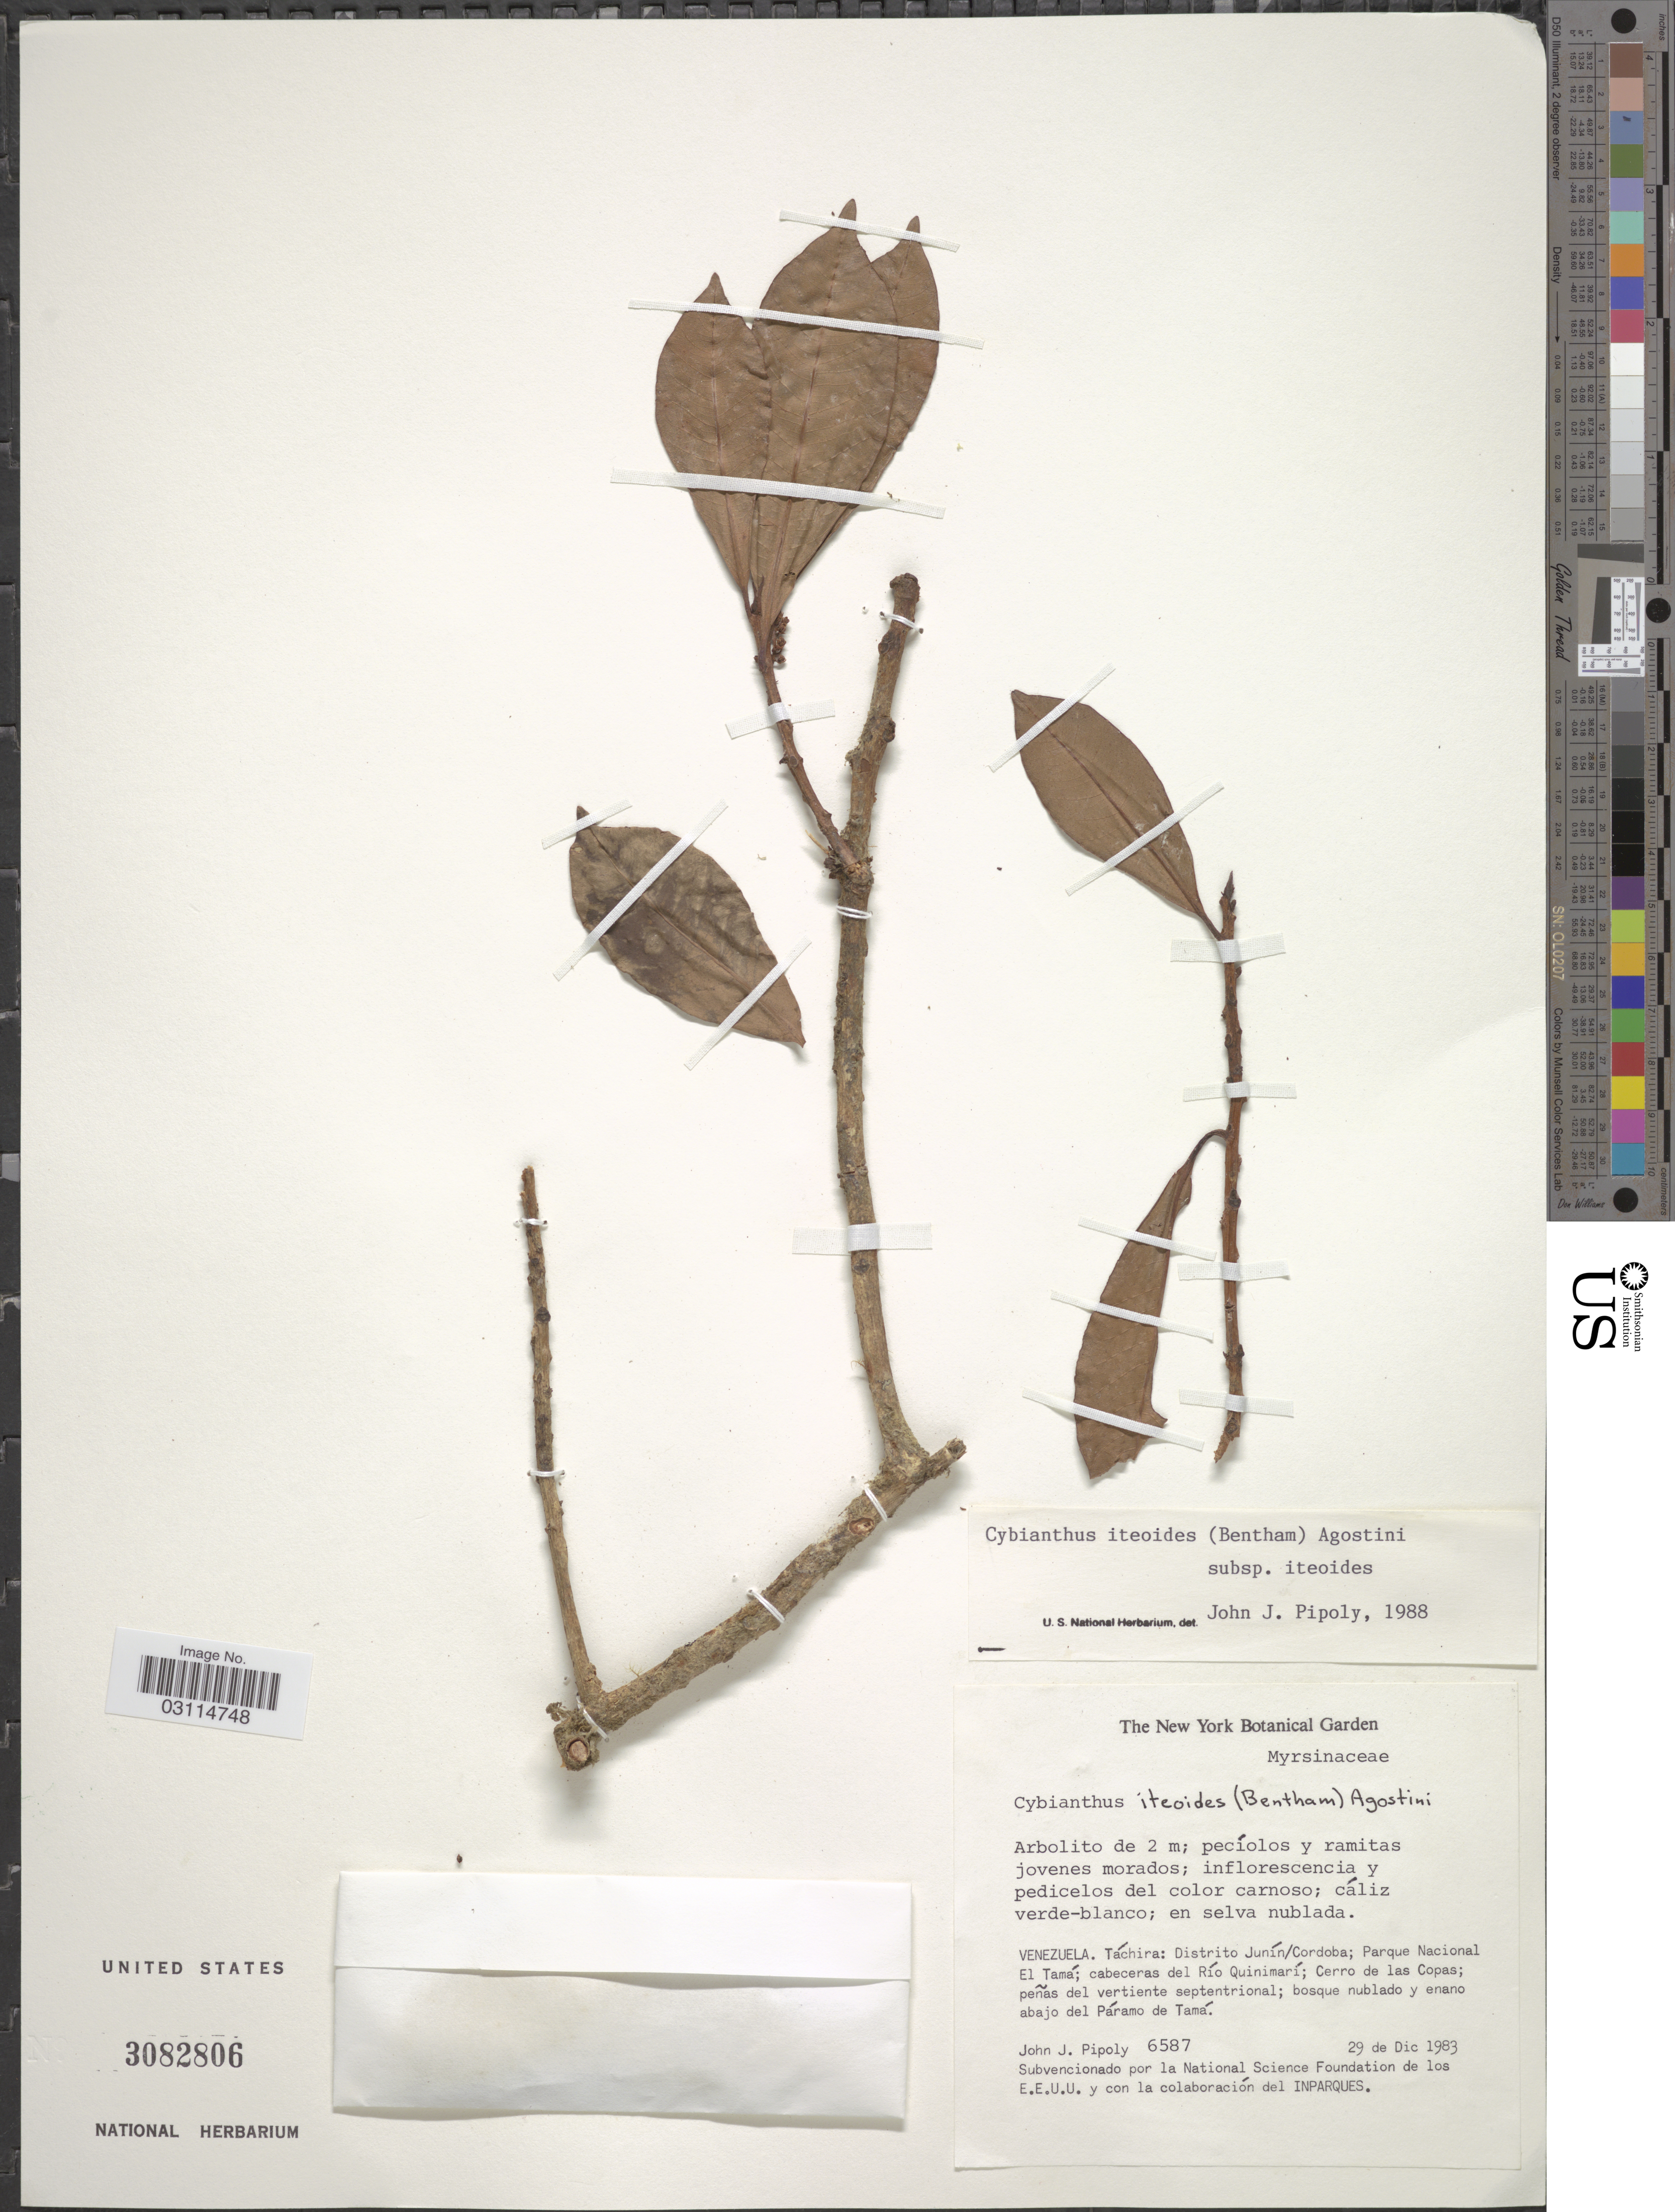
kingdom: Plantae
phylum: Tracheophyta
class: Magnoliopsida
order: Ericales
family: Primulaceae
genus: Cybianthus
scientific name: Cybianthus iteoides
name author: (Benth.) G. Agostini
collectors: J. J. Pipoly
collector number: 6587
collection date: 1983-12-29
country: Venezuela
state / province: Tachira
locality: Distrito Junín/Cordoba; Parque Nacional El Tamá; cabeceras del Río Quinimarí; Cerro de las Copas; peñas del vertiente septentrional; bosque nublado y enano abajo del Páramo de Tamá.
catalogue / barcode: US 3082806